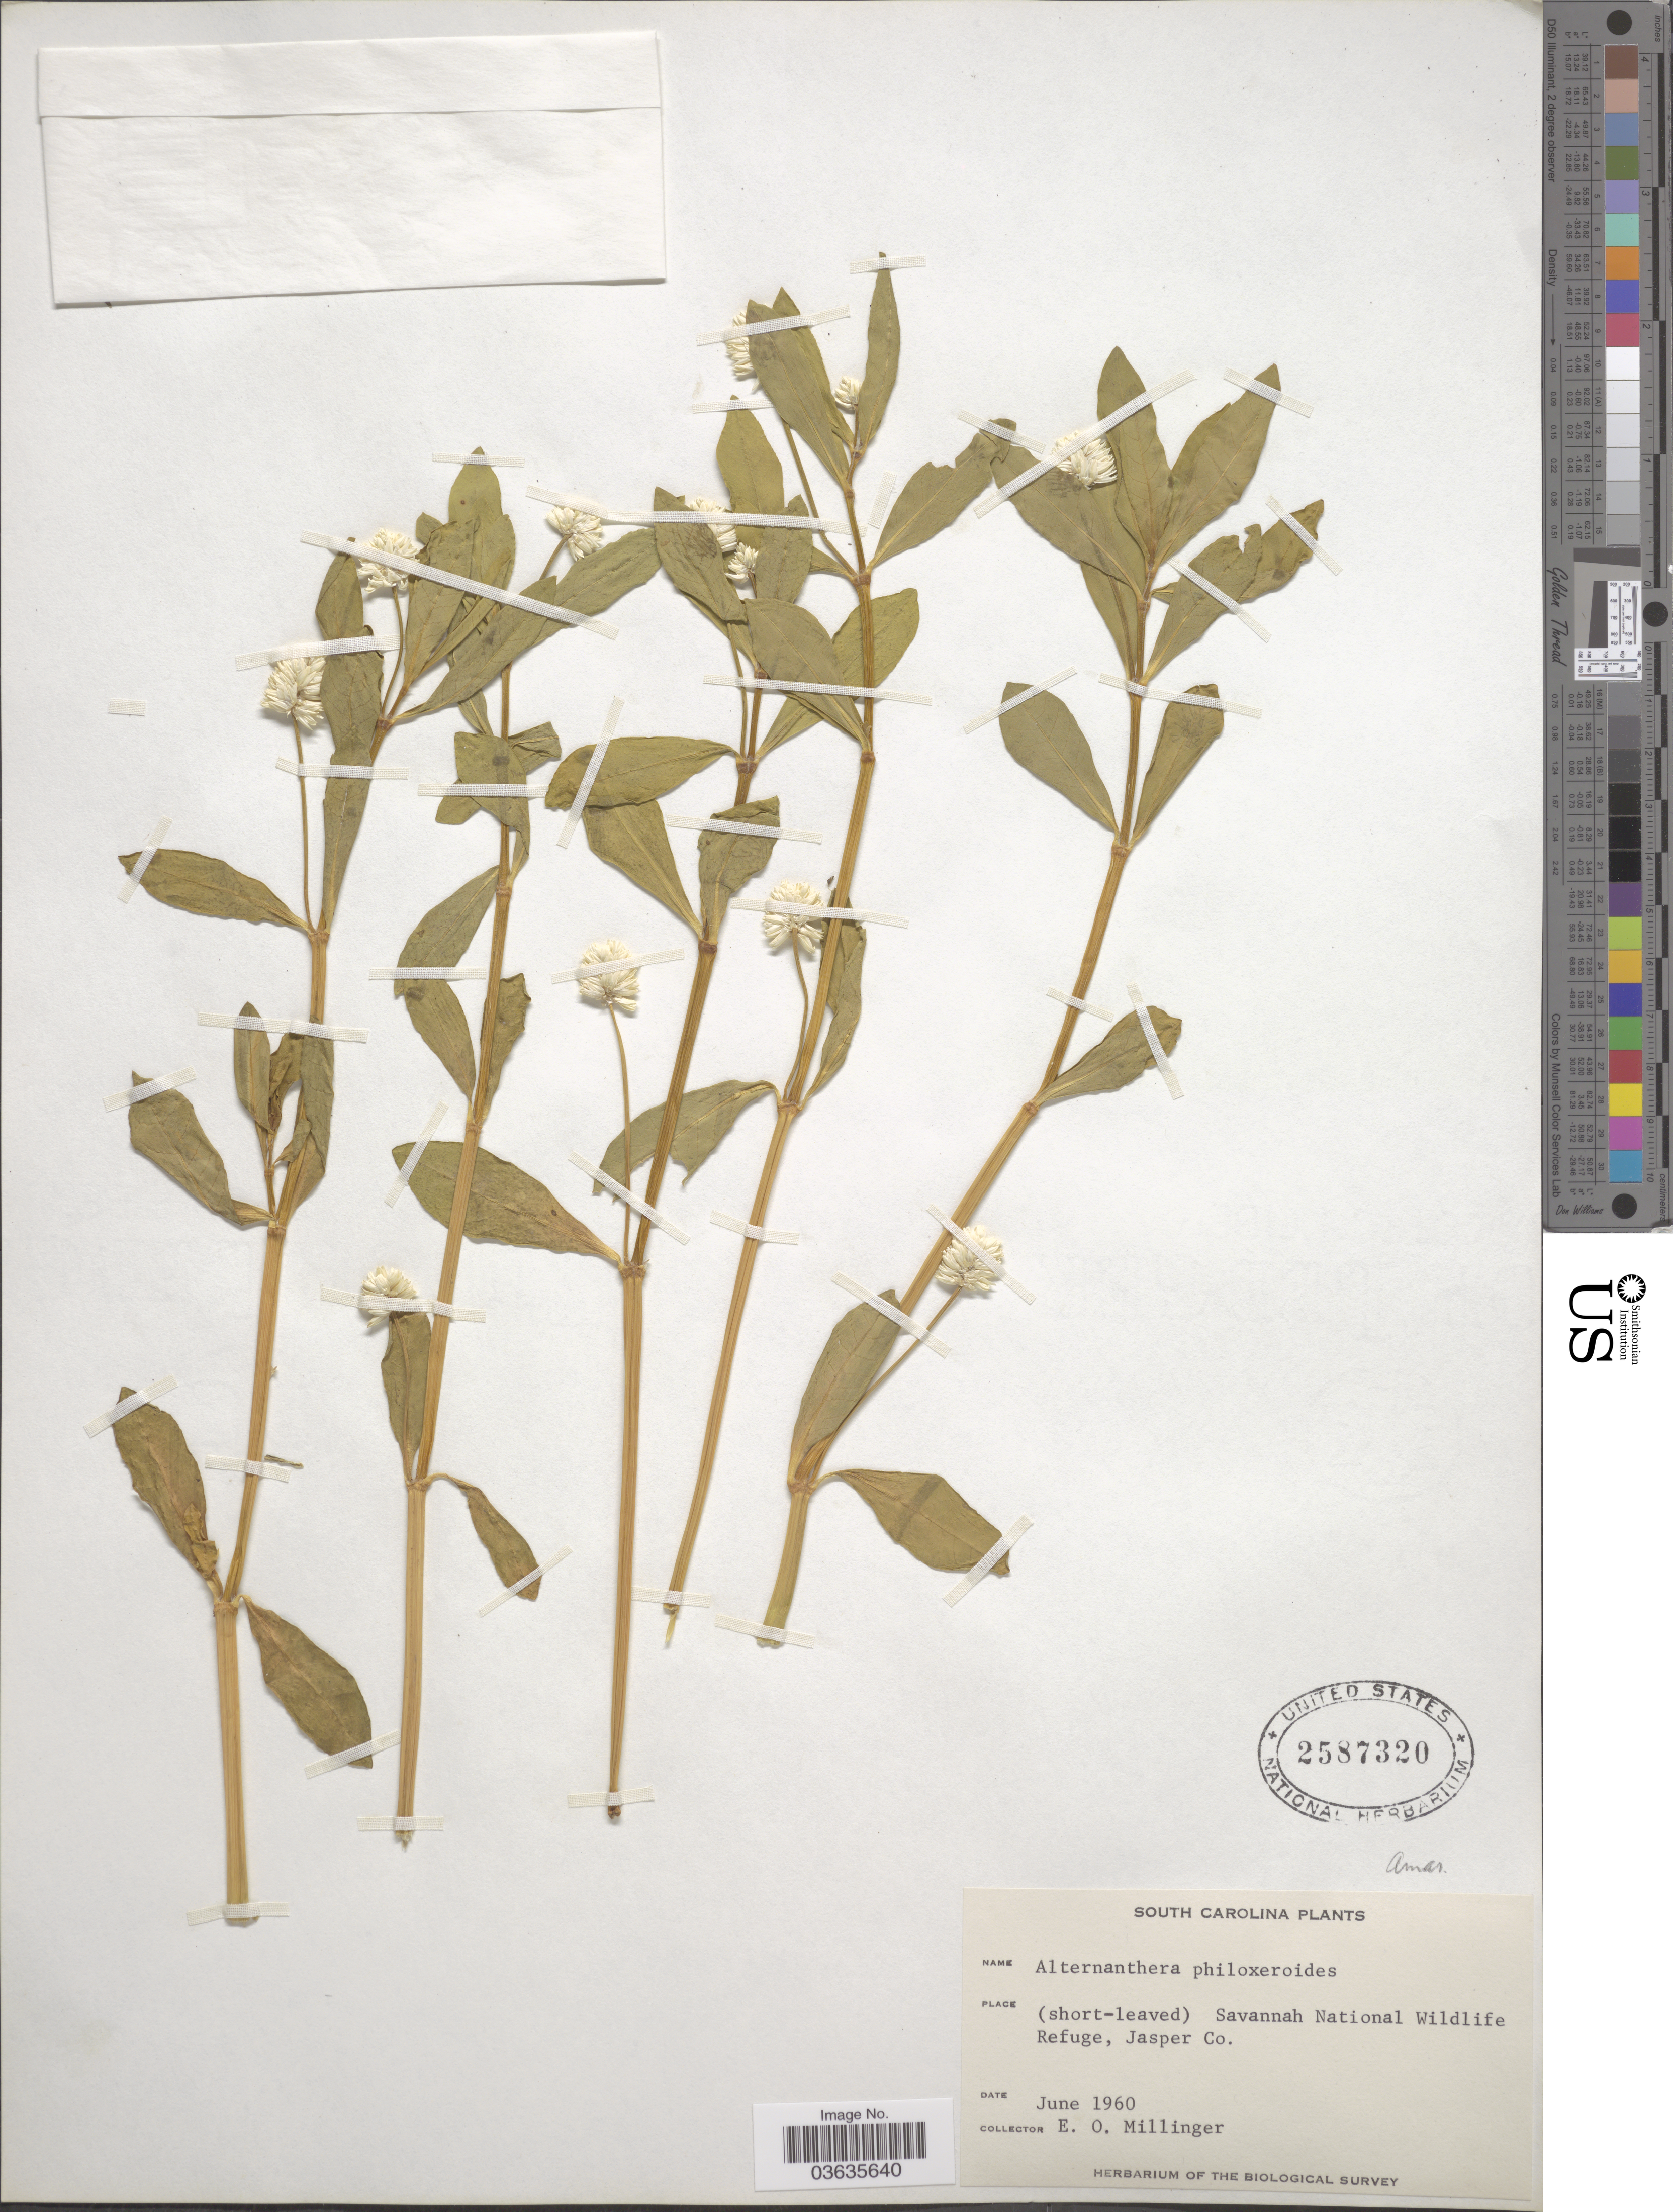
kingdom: Plantae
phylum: Tracheophyta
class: Magnoliopsida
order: Caryophyllales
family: Amaranthaceae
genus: Alternanthera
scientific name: Alternanthera philoxeroides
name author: (Mart.) Griseb.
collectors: E. Millinger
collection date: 1960-06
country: United States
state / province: South Carolina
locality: Savannah National Wildlife Refuge, Jasper Co.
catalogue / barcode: US 2587320